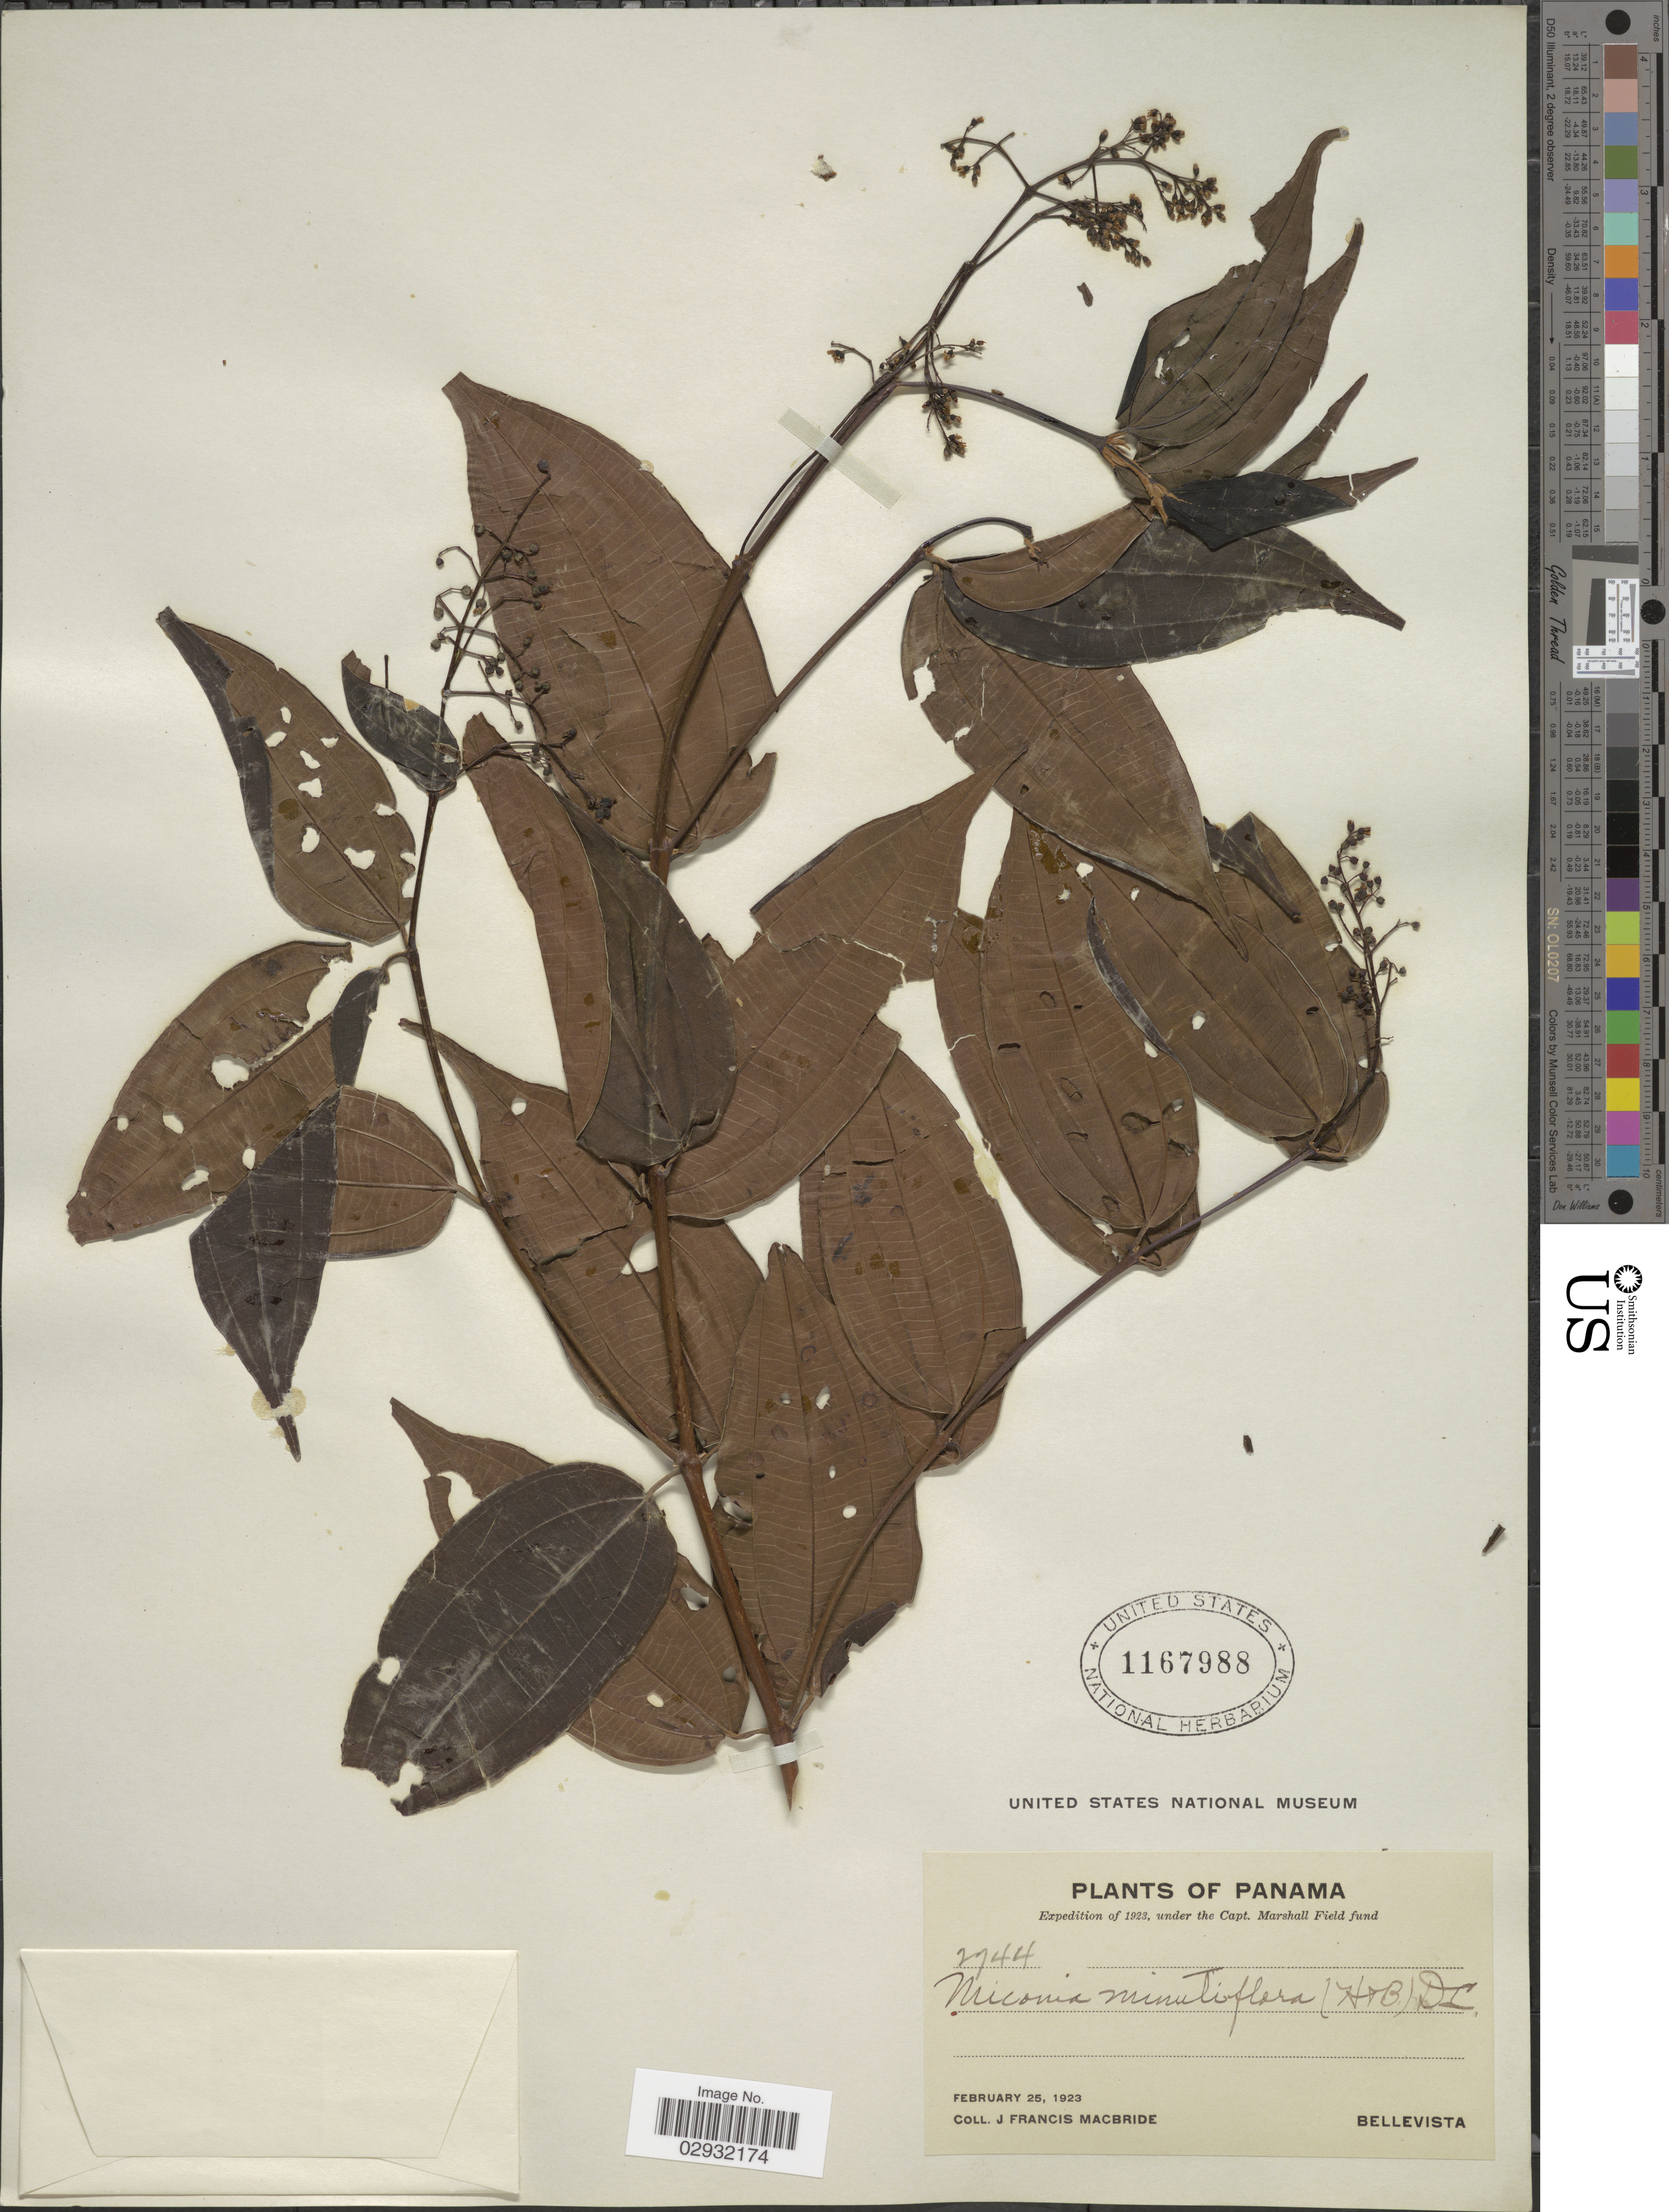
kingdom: Plantae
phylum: Tracheophyta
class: Magnoliopsida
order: Myrtales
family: Melastomataceae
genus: Miconia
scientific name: Miconia borealis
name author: Gleason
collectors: J. F. Macbride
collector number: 2744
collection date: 1923-02-25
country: Panama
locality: Bellevista.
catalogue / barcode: US 1167988